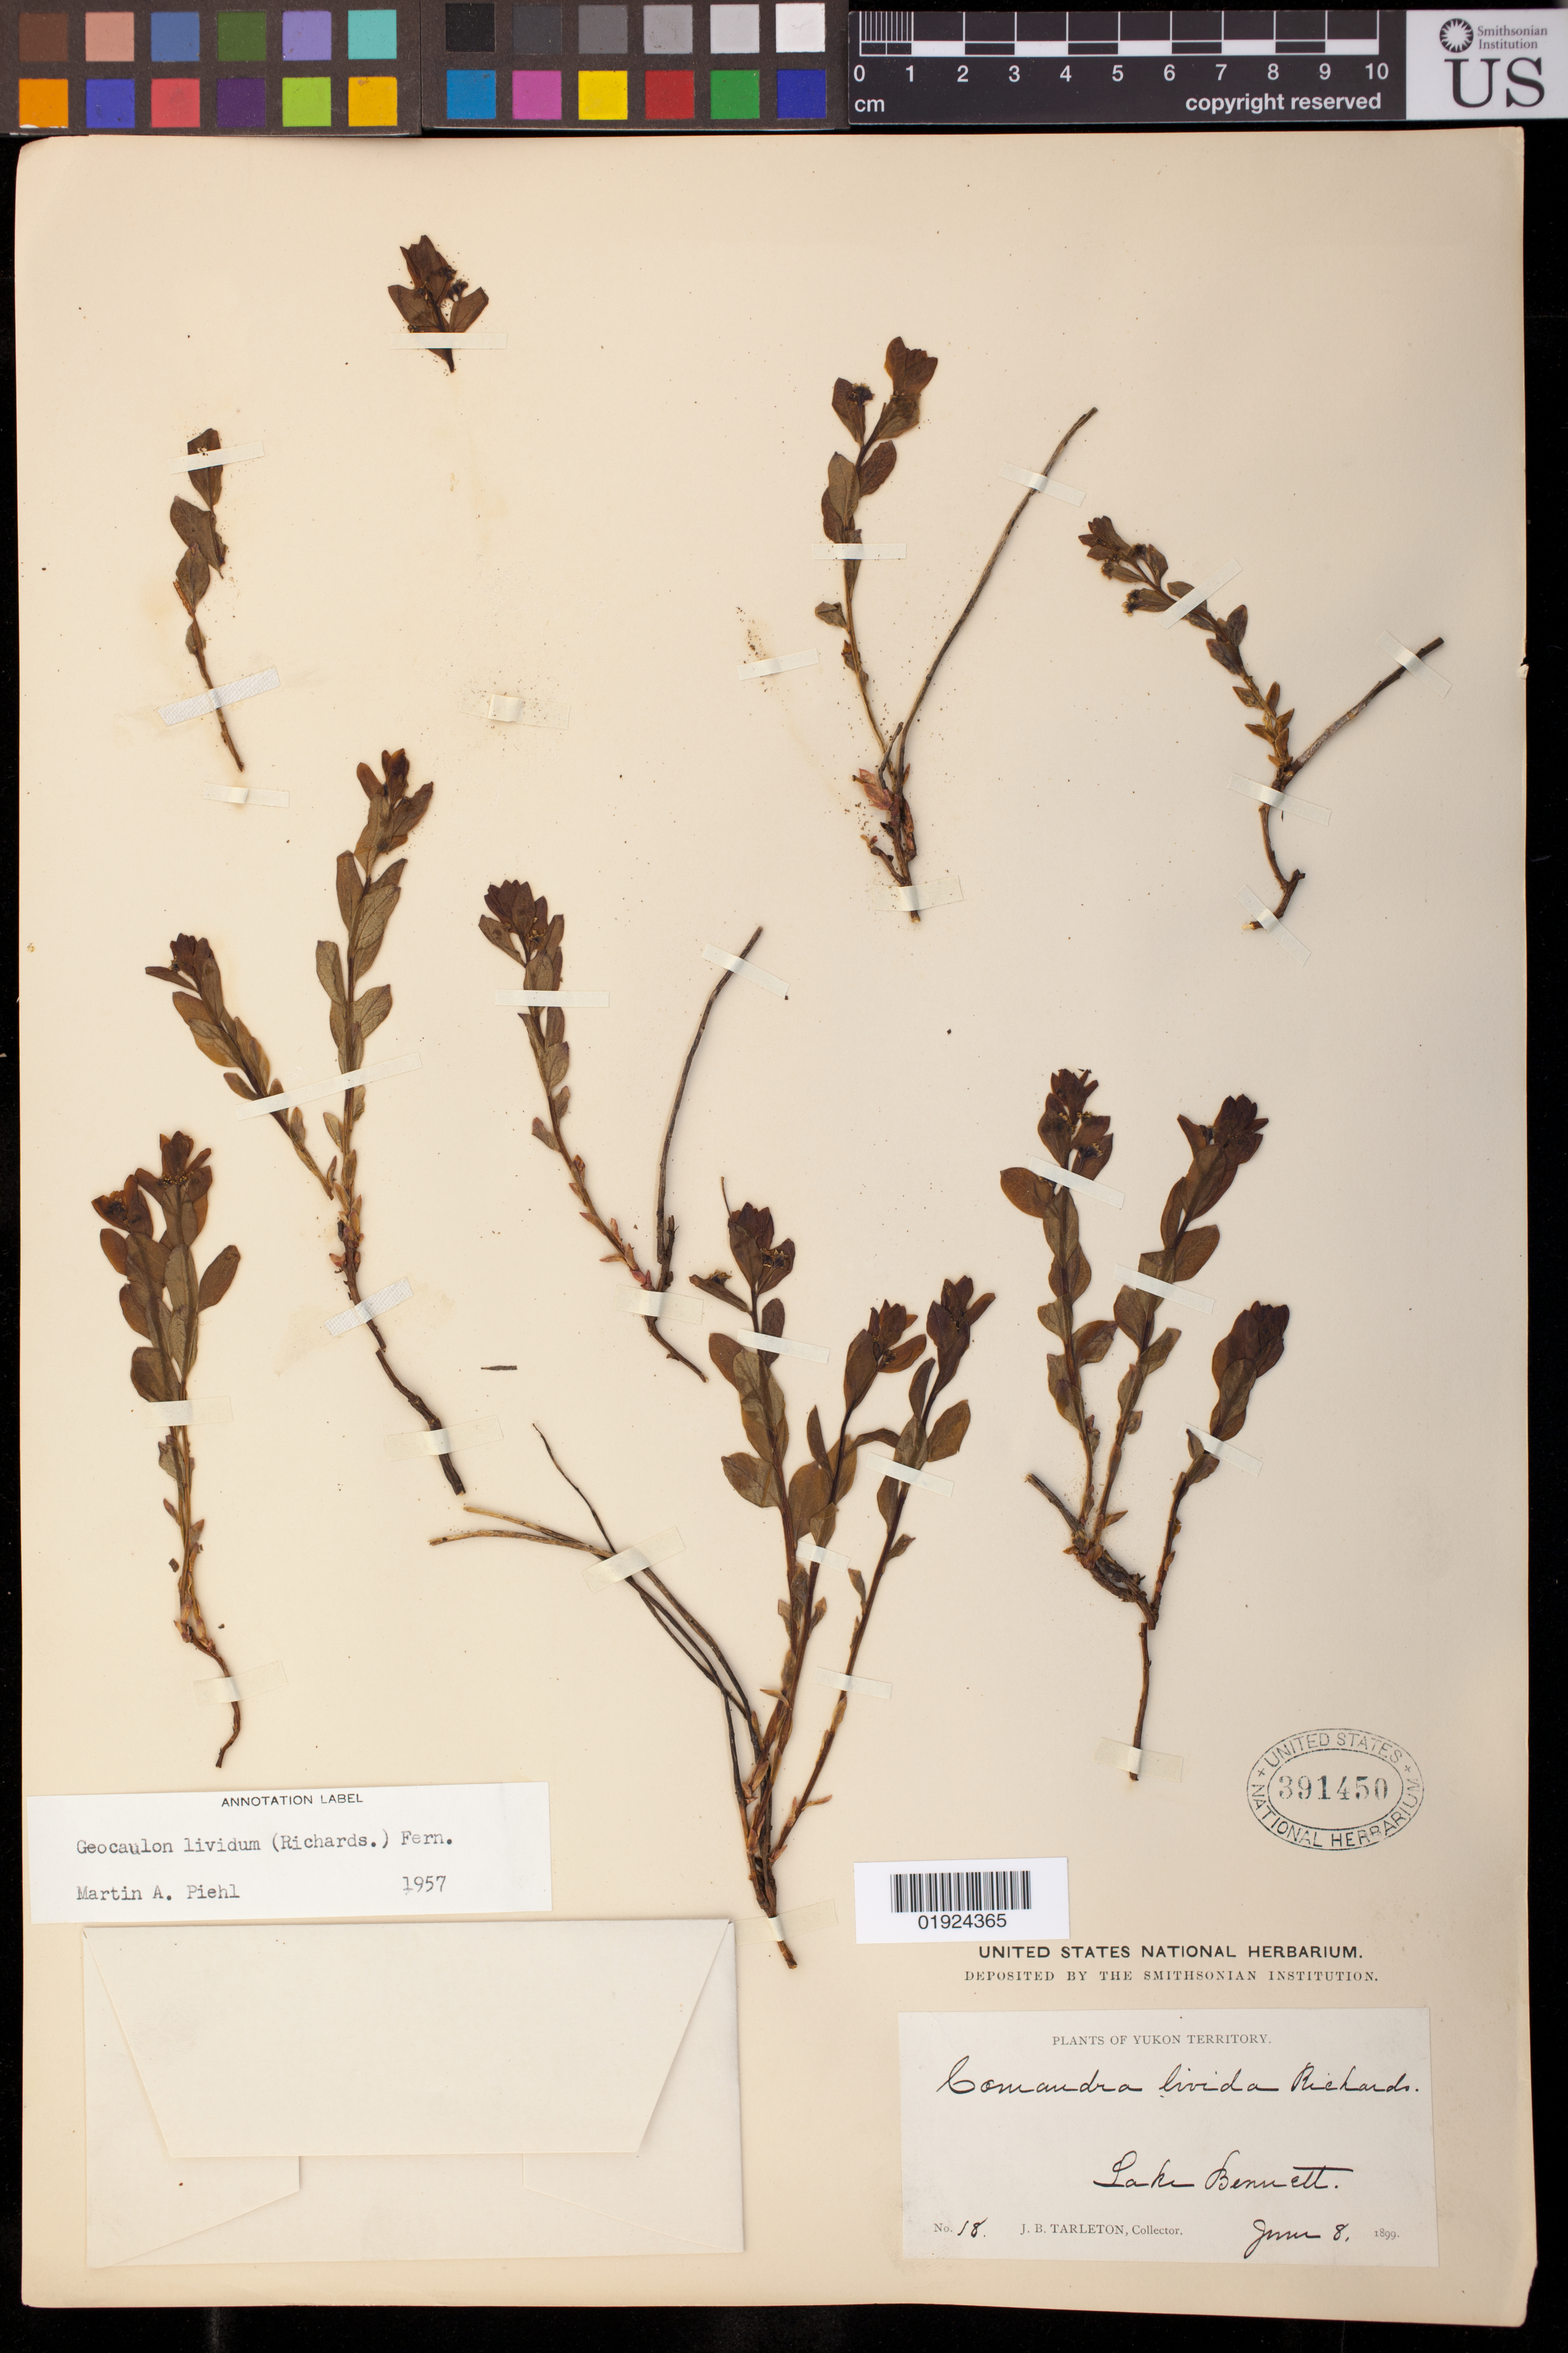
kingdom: Plantae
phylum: Tracheophyta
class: Magnoliopsida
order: Santalales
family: Comandraceae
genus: Geocaulon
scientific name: Geocaulon lividum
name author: (Richardson) Fernald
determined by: Piehl, M. A.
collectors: J. Tarleton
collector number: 18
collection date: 1899-06-08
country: Canada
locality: Lake Bennett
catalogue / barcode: US 391450